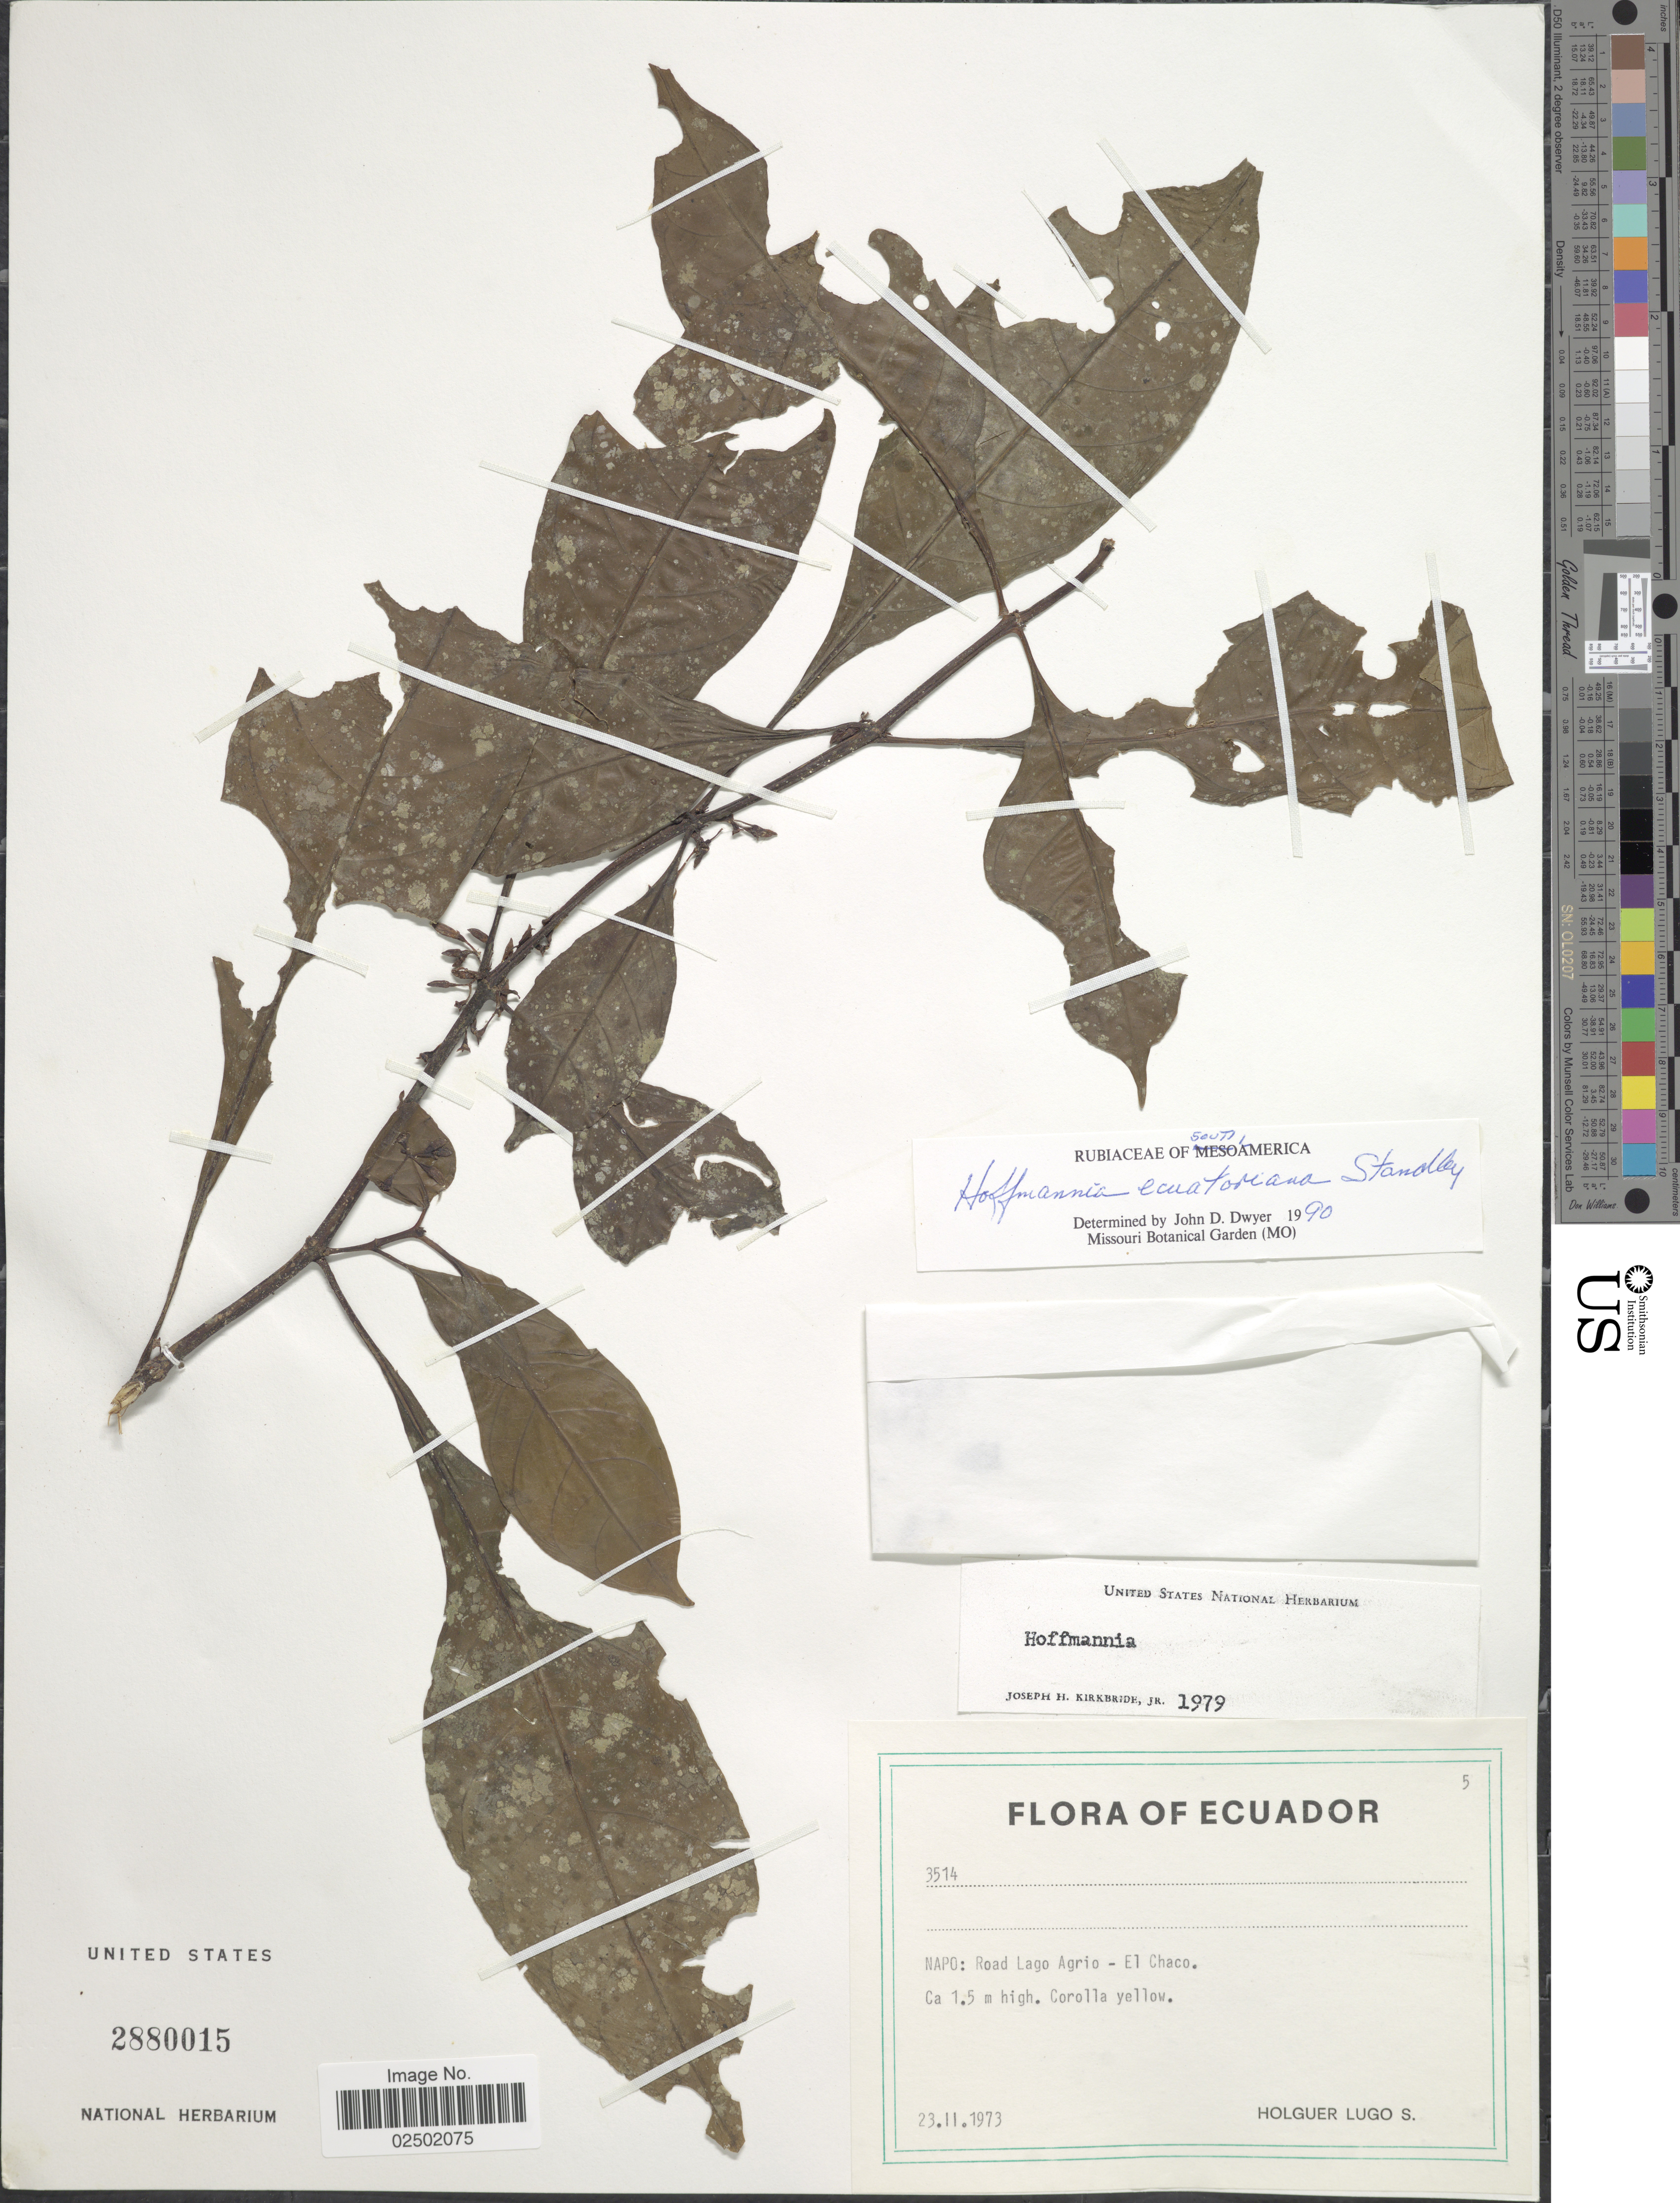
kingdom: Plantae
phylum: Tracheophyta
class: Magnoliopsida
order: Gentianales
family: Rubiaceae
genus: Hoffmannia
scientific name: Hoffmannia ecuatoriana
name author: Standl.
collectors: H. Lugo S.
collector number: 3514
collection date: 1973-02-23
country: Ecuador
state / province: Napo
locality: Napo: Road Lago Agrio - El Chaco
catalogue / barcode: US 2880015